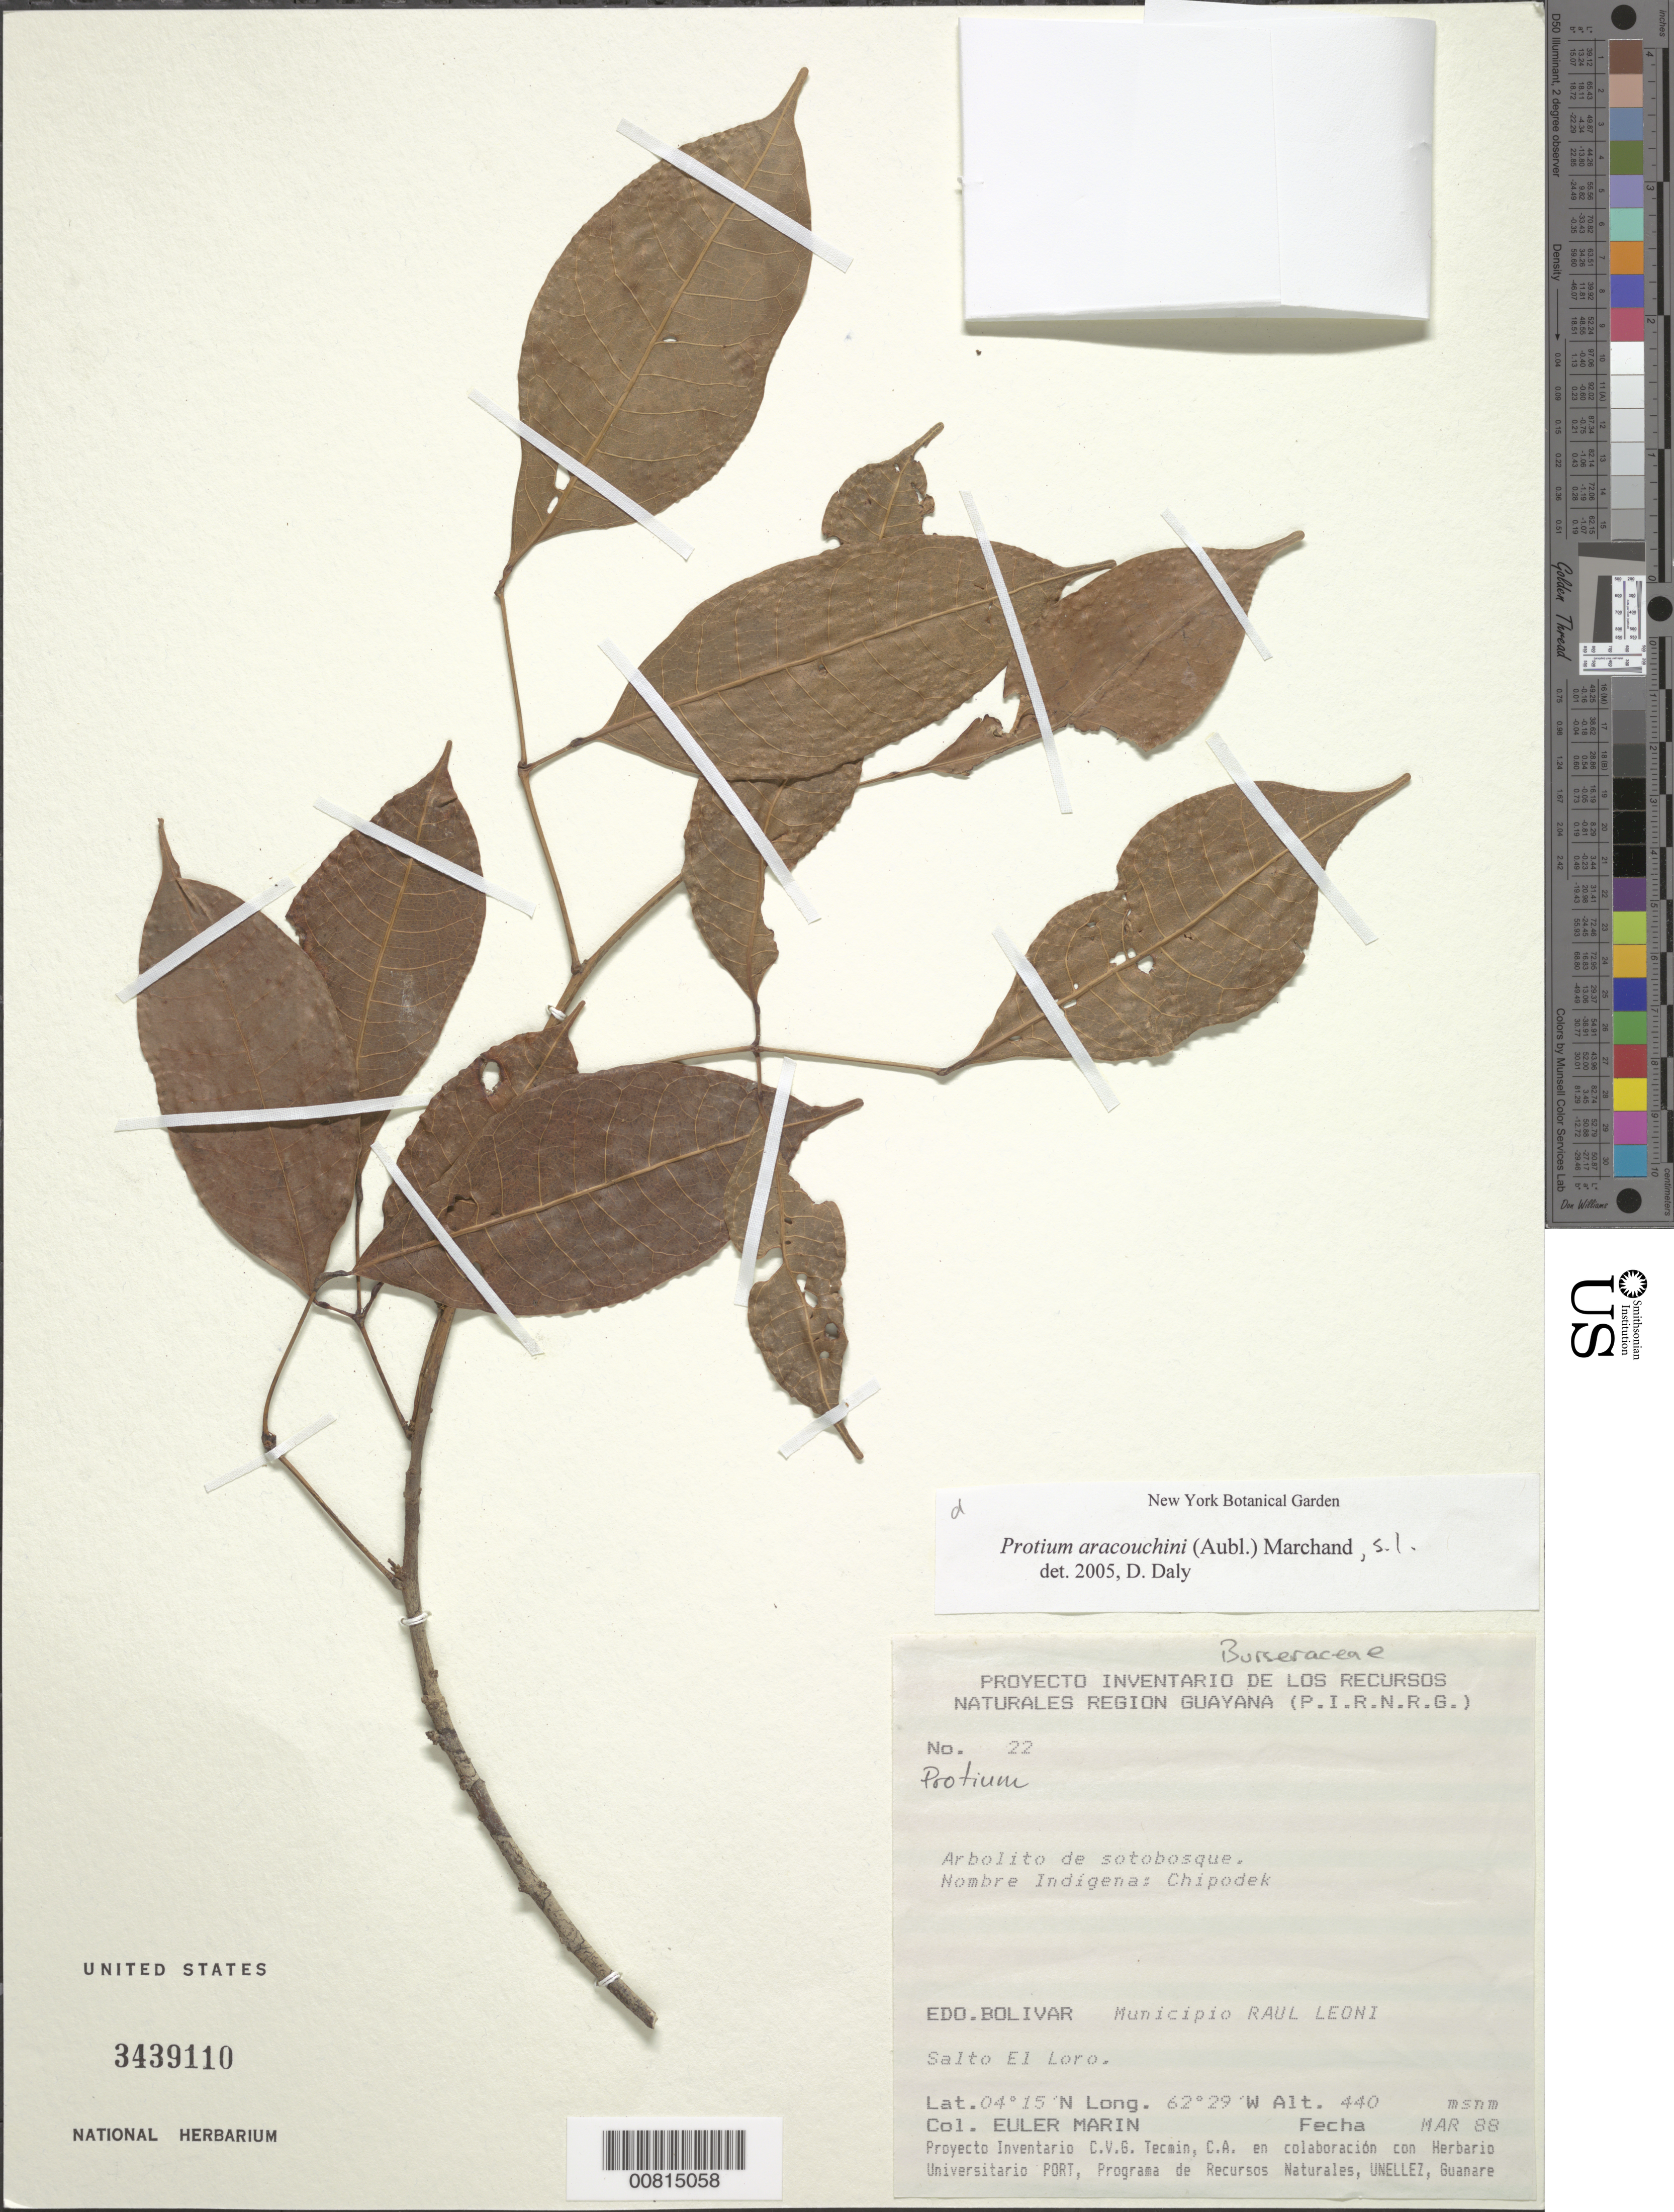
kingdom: Plantae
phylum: Tracheophyta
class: Magnoliopsida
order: Sapindales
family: Burseraceae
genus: Protium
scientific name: Protium aracouchini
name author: (Aubl.) Marchand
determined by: Daly, D. C.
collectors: E. Marin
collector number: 22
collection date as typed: Mar-88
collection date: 1988-03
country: Venezuela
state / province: Bolívar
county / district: Angostura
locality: Mun. Raúl Leoni [=Angostura], Salto El Loro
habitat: Sotobosque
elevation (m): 440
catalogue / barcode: US 3439110